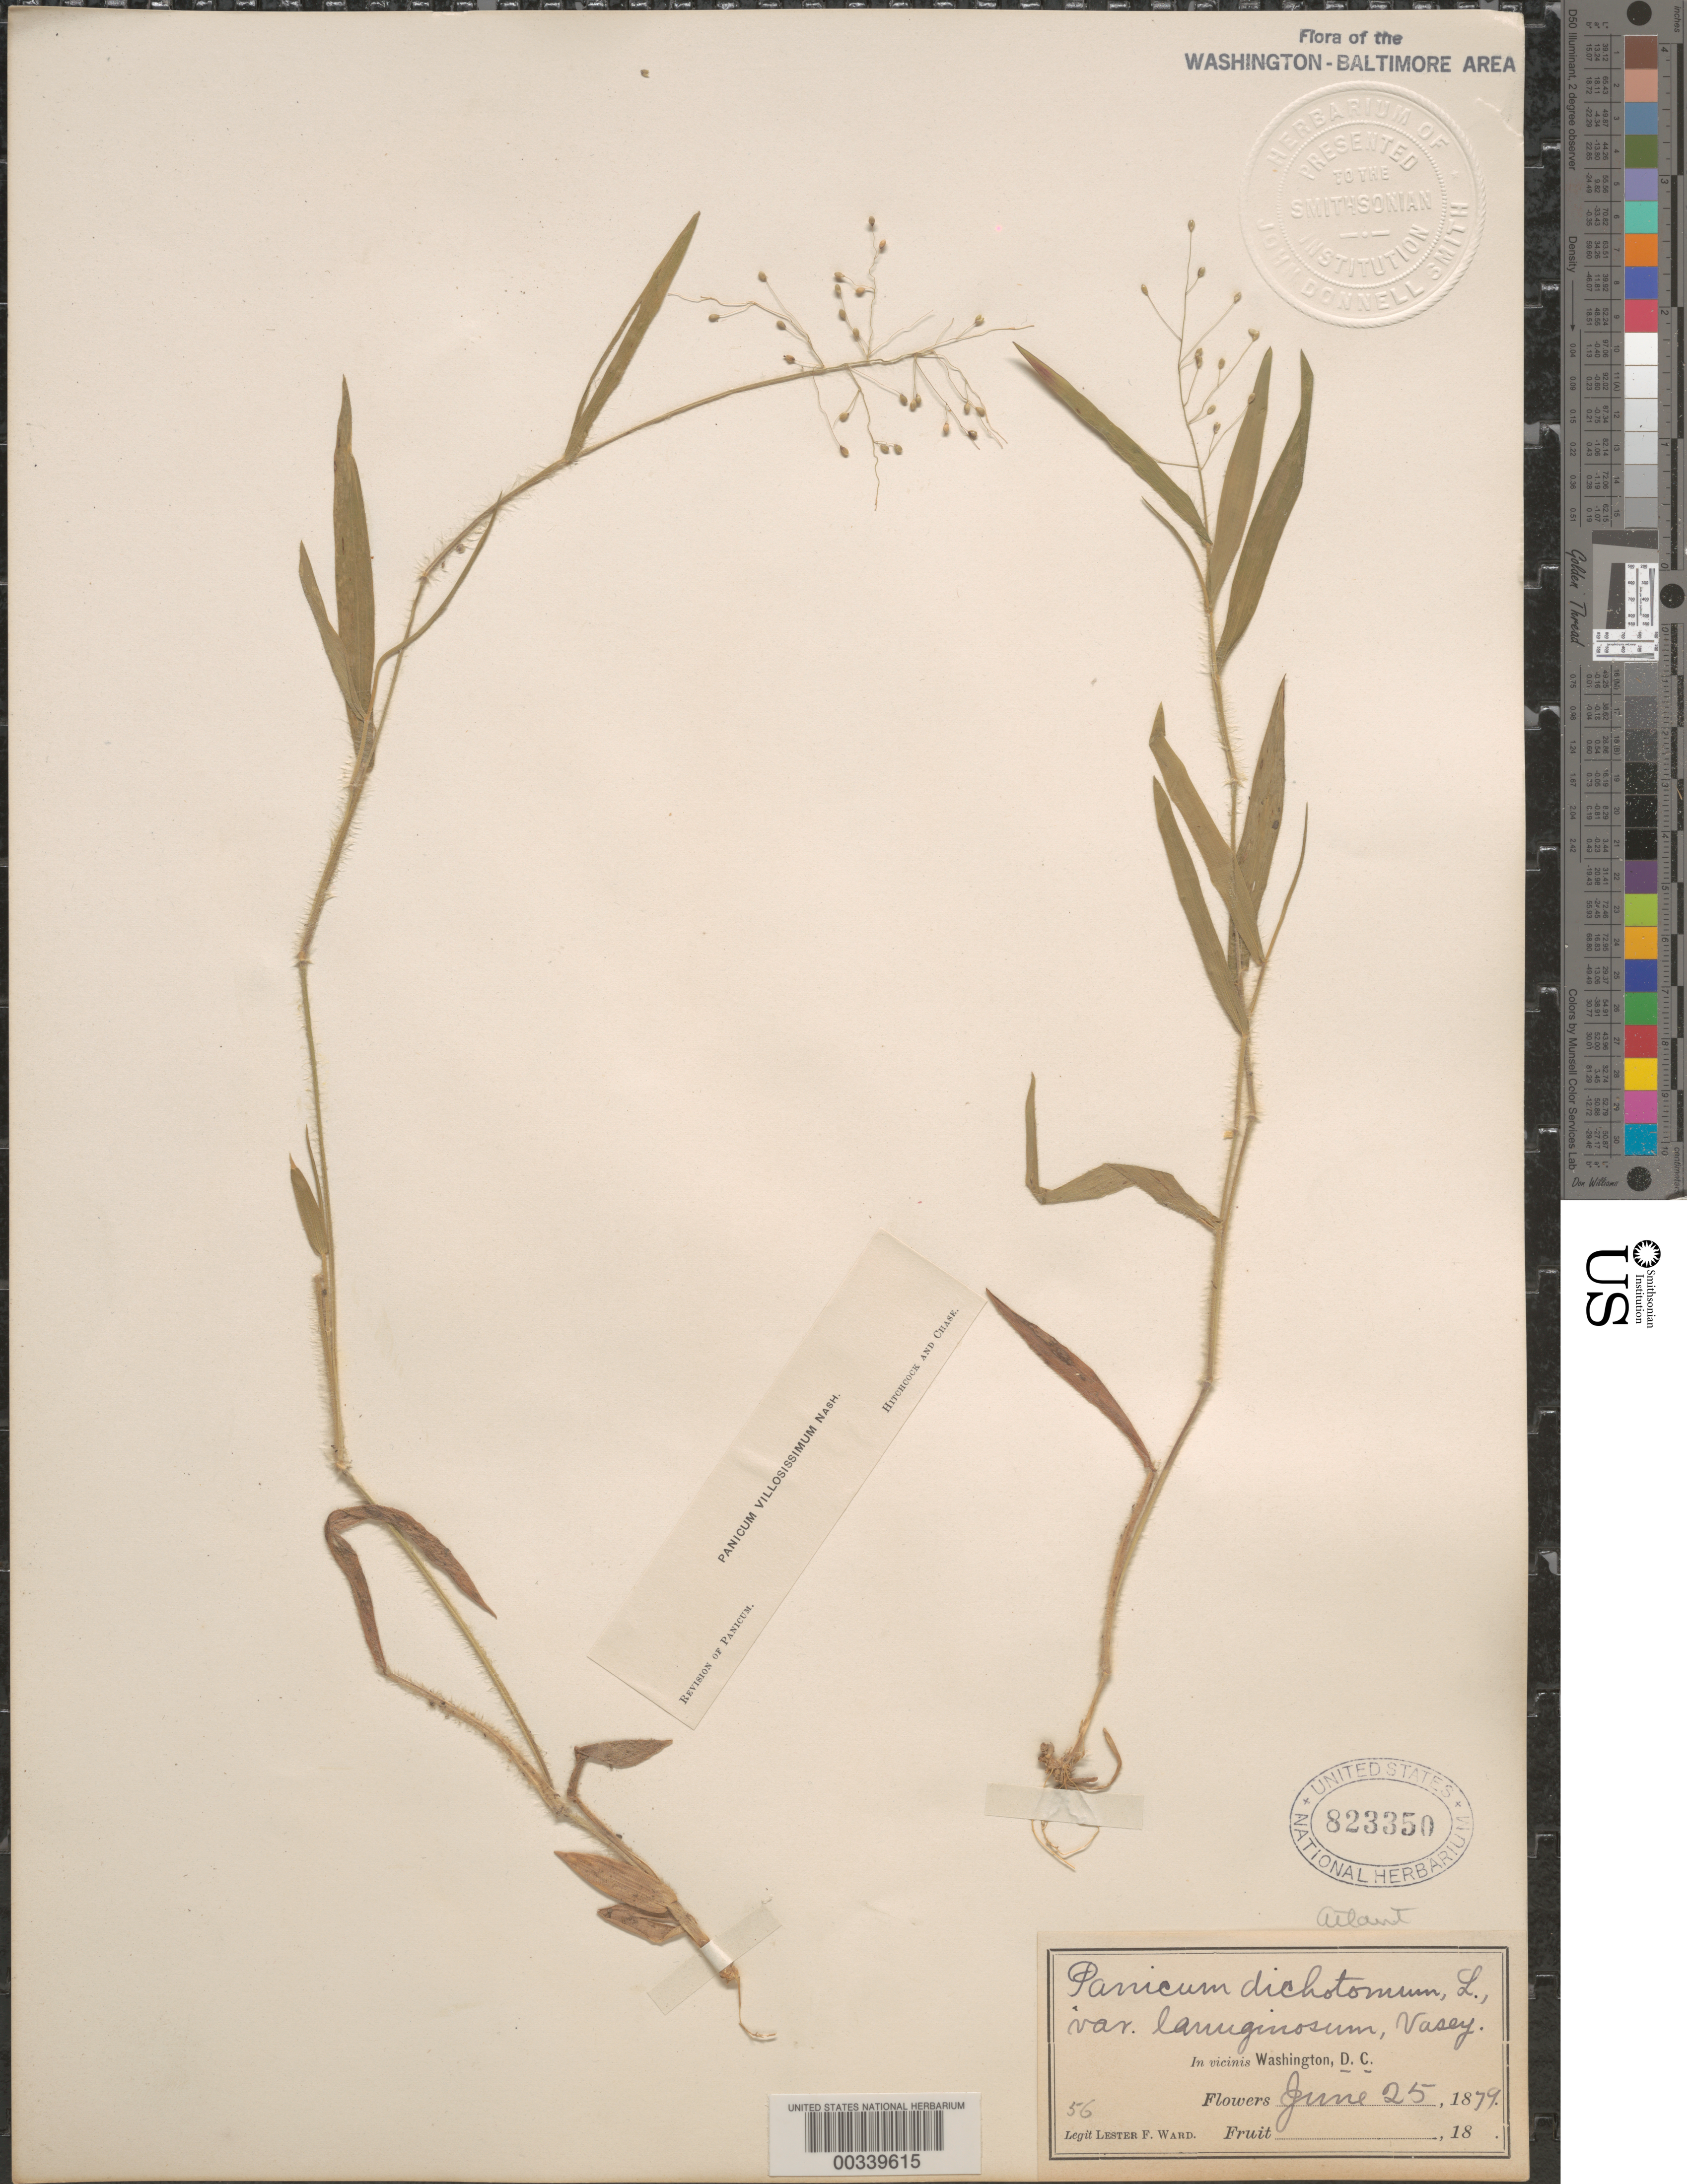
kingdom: Plantae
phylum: Tracheophyta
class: Liliopsida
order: Poales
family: Poaceae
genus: Dichanthelium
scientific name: Dichanthelium ovale subsp. villosissimum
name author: (Nash) Freckmann & Lelong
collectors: L. F. Ward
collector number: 56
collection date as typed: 25 Jun 1879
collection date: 1879-06-25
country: United States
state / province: District of Columbia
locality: Washington DC area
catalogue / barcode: US 823350